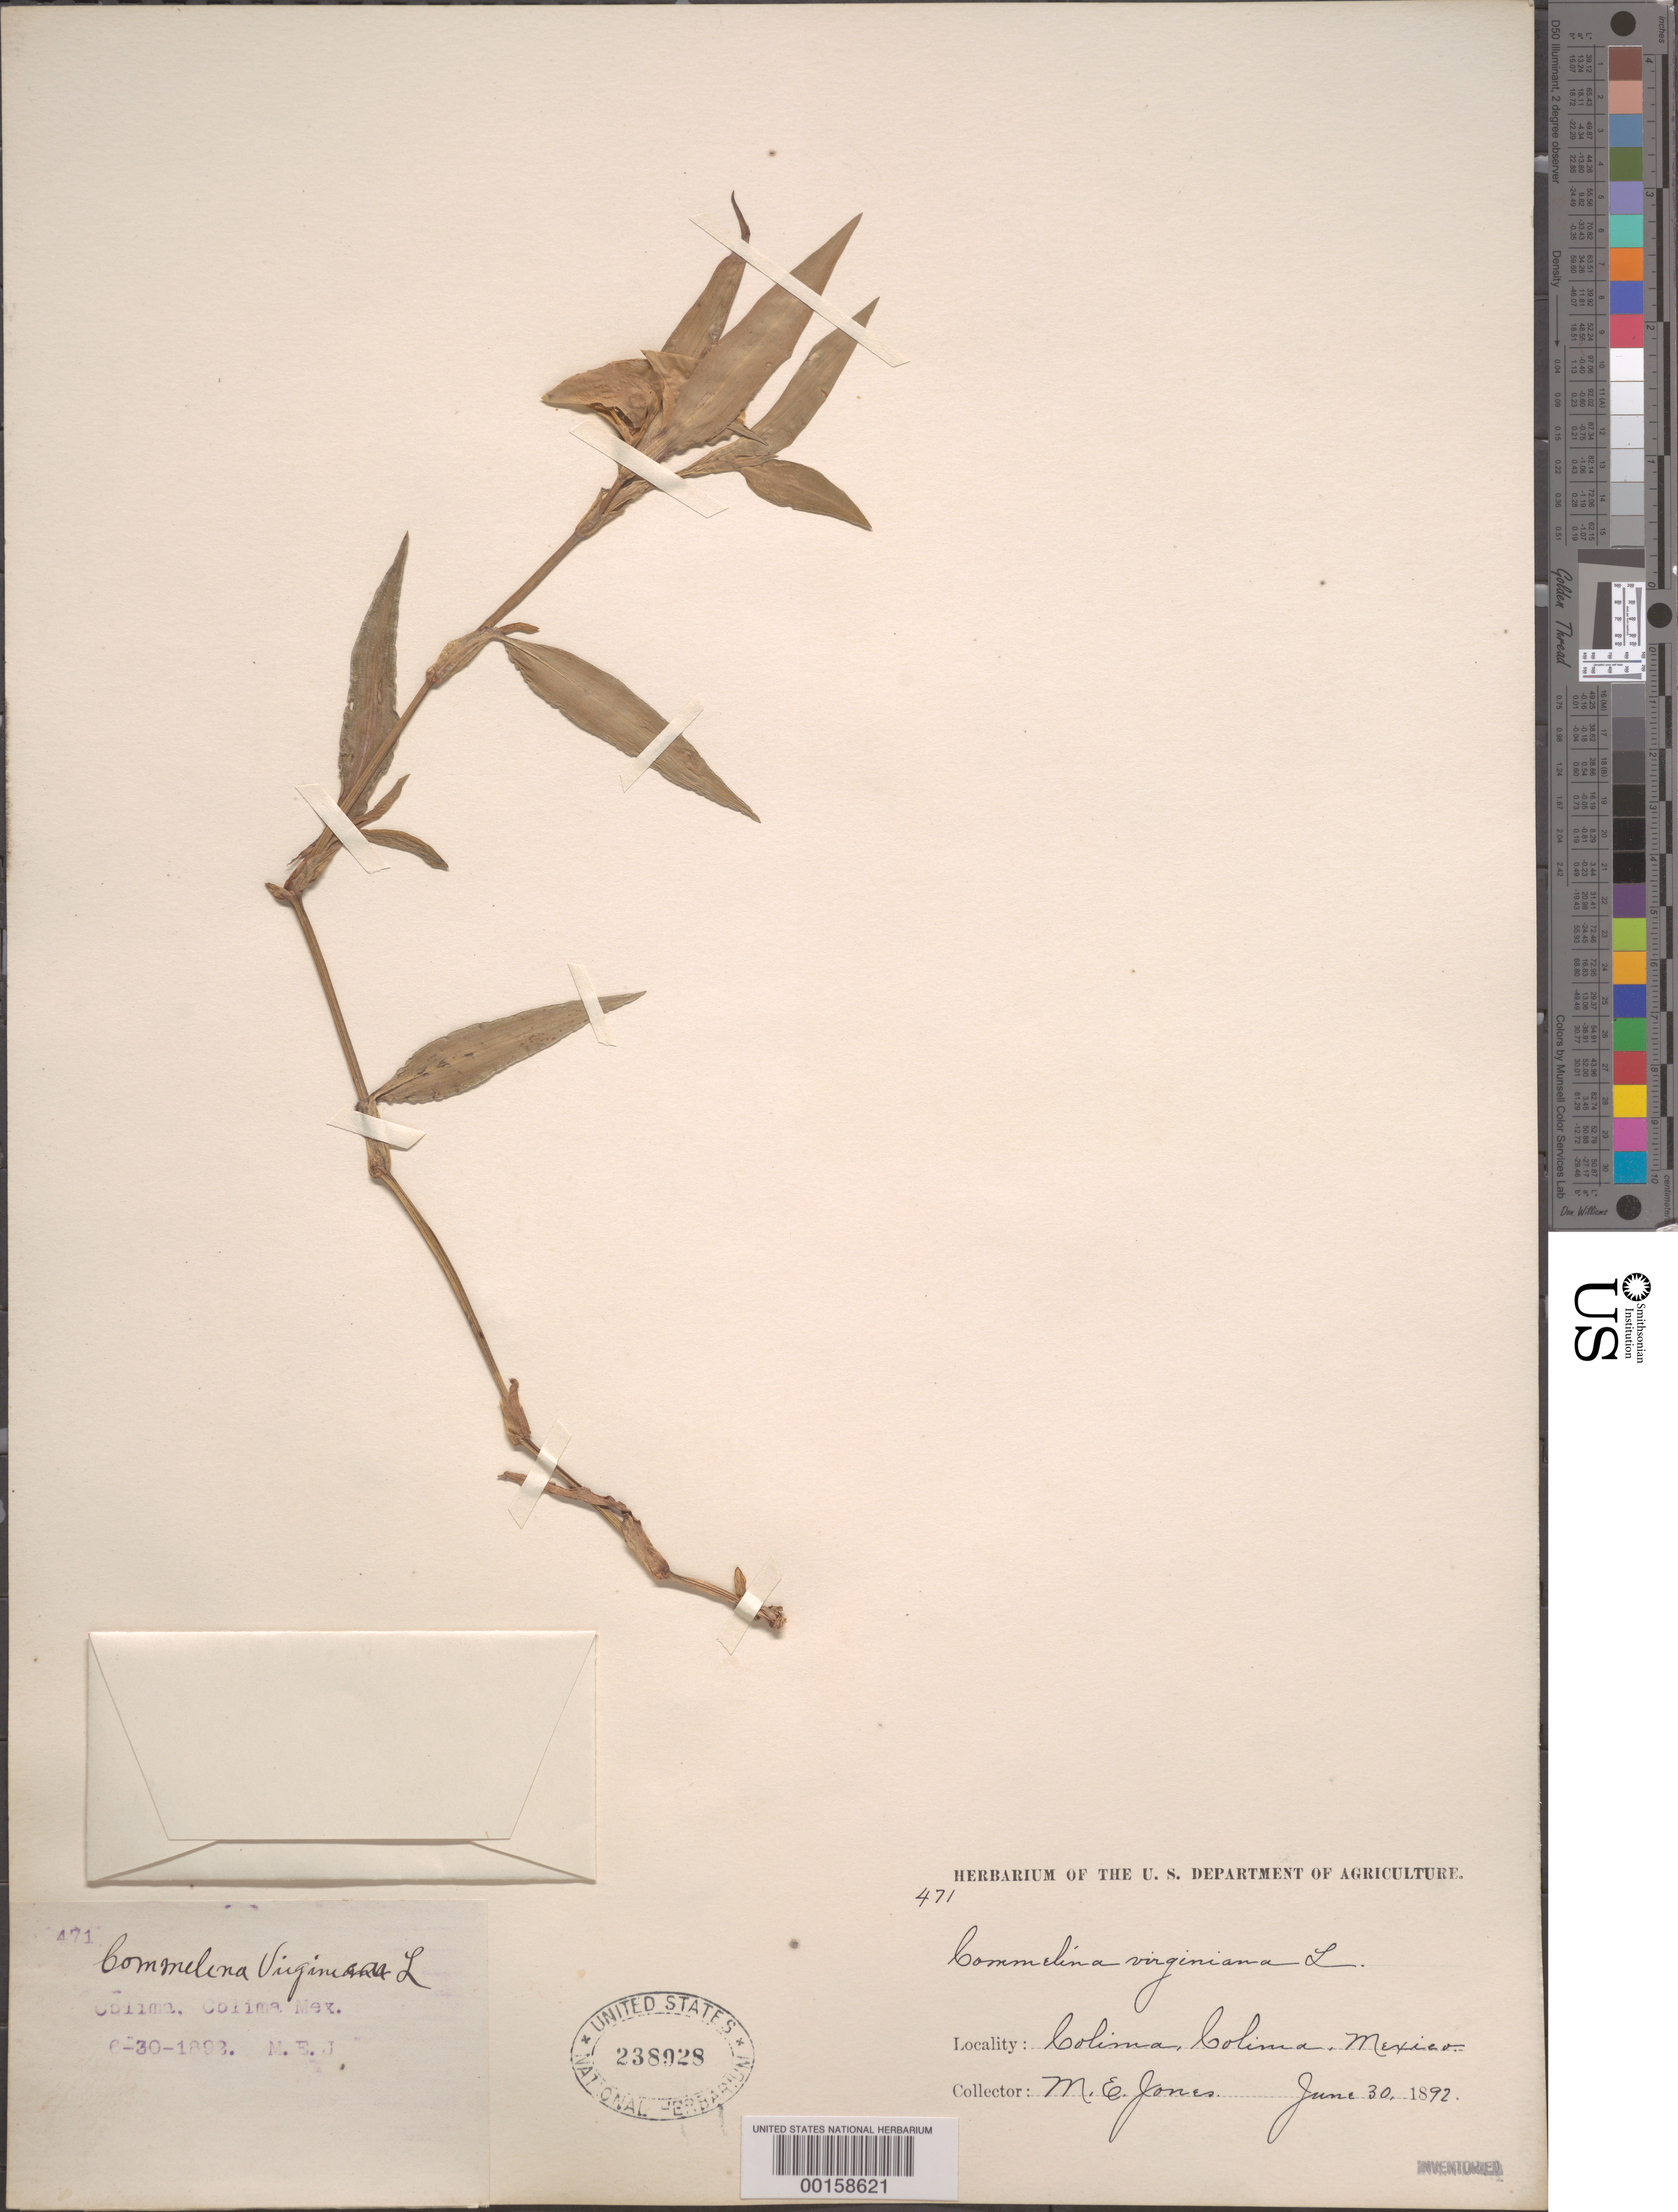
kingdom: Plantae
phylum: Tracheophyta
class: Liliopsida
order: Commelinales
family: Commelinaceae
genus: Commelina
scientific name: Commelina erecta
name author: L.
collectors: M. E. Jones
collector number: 471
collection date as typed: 30 Jun 1892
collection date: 1892-06-30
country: Mexico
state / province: Colima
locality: Colima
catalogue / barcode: US 238928